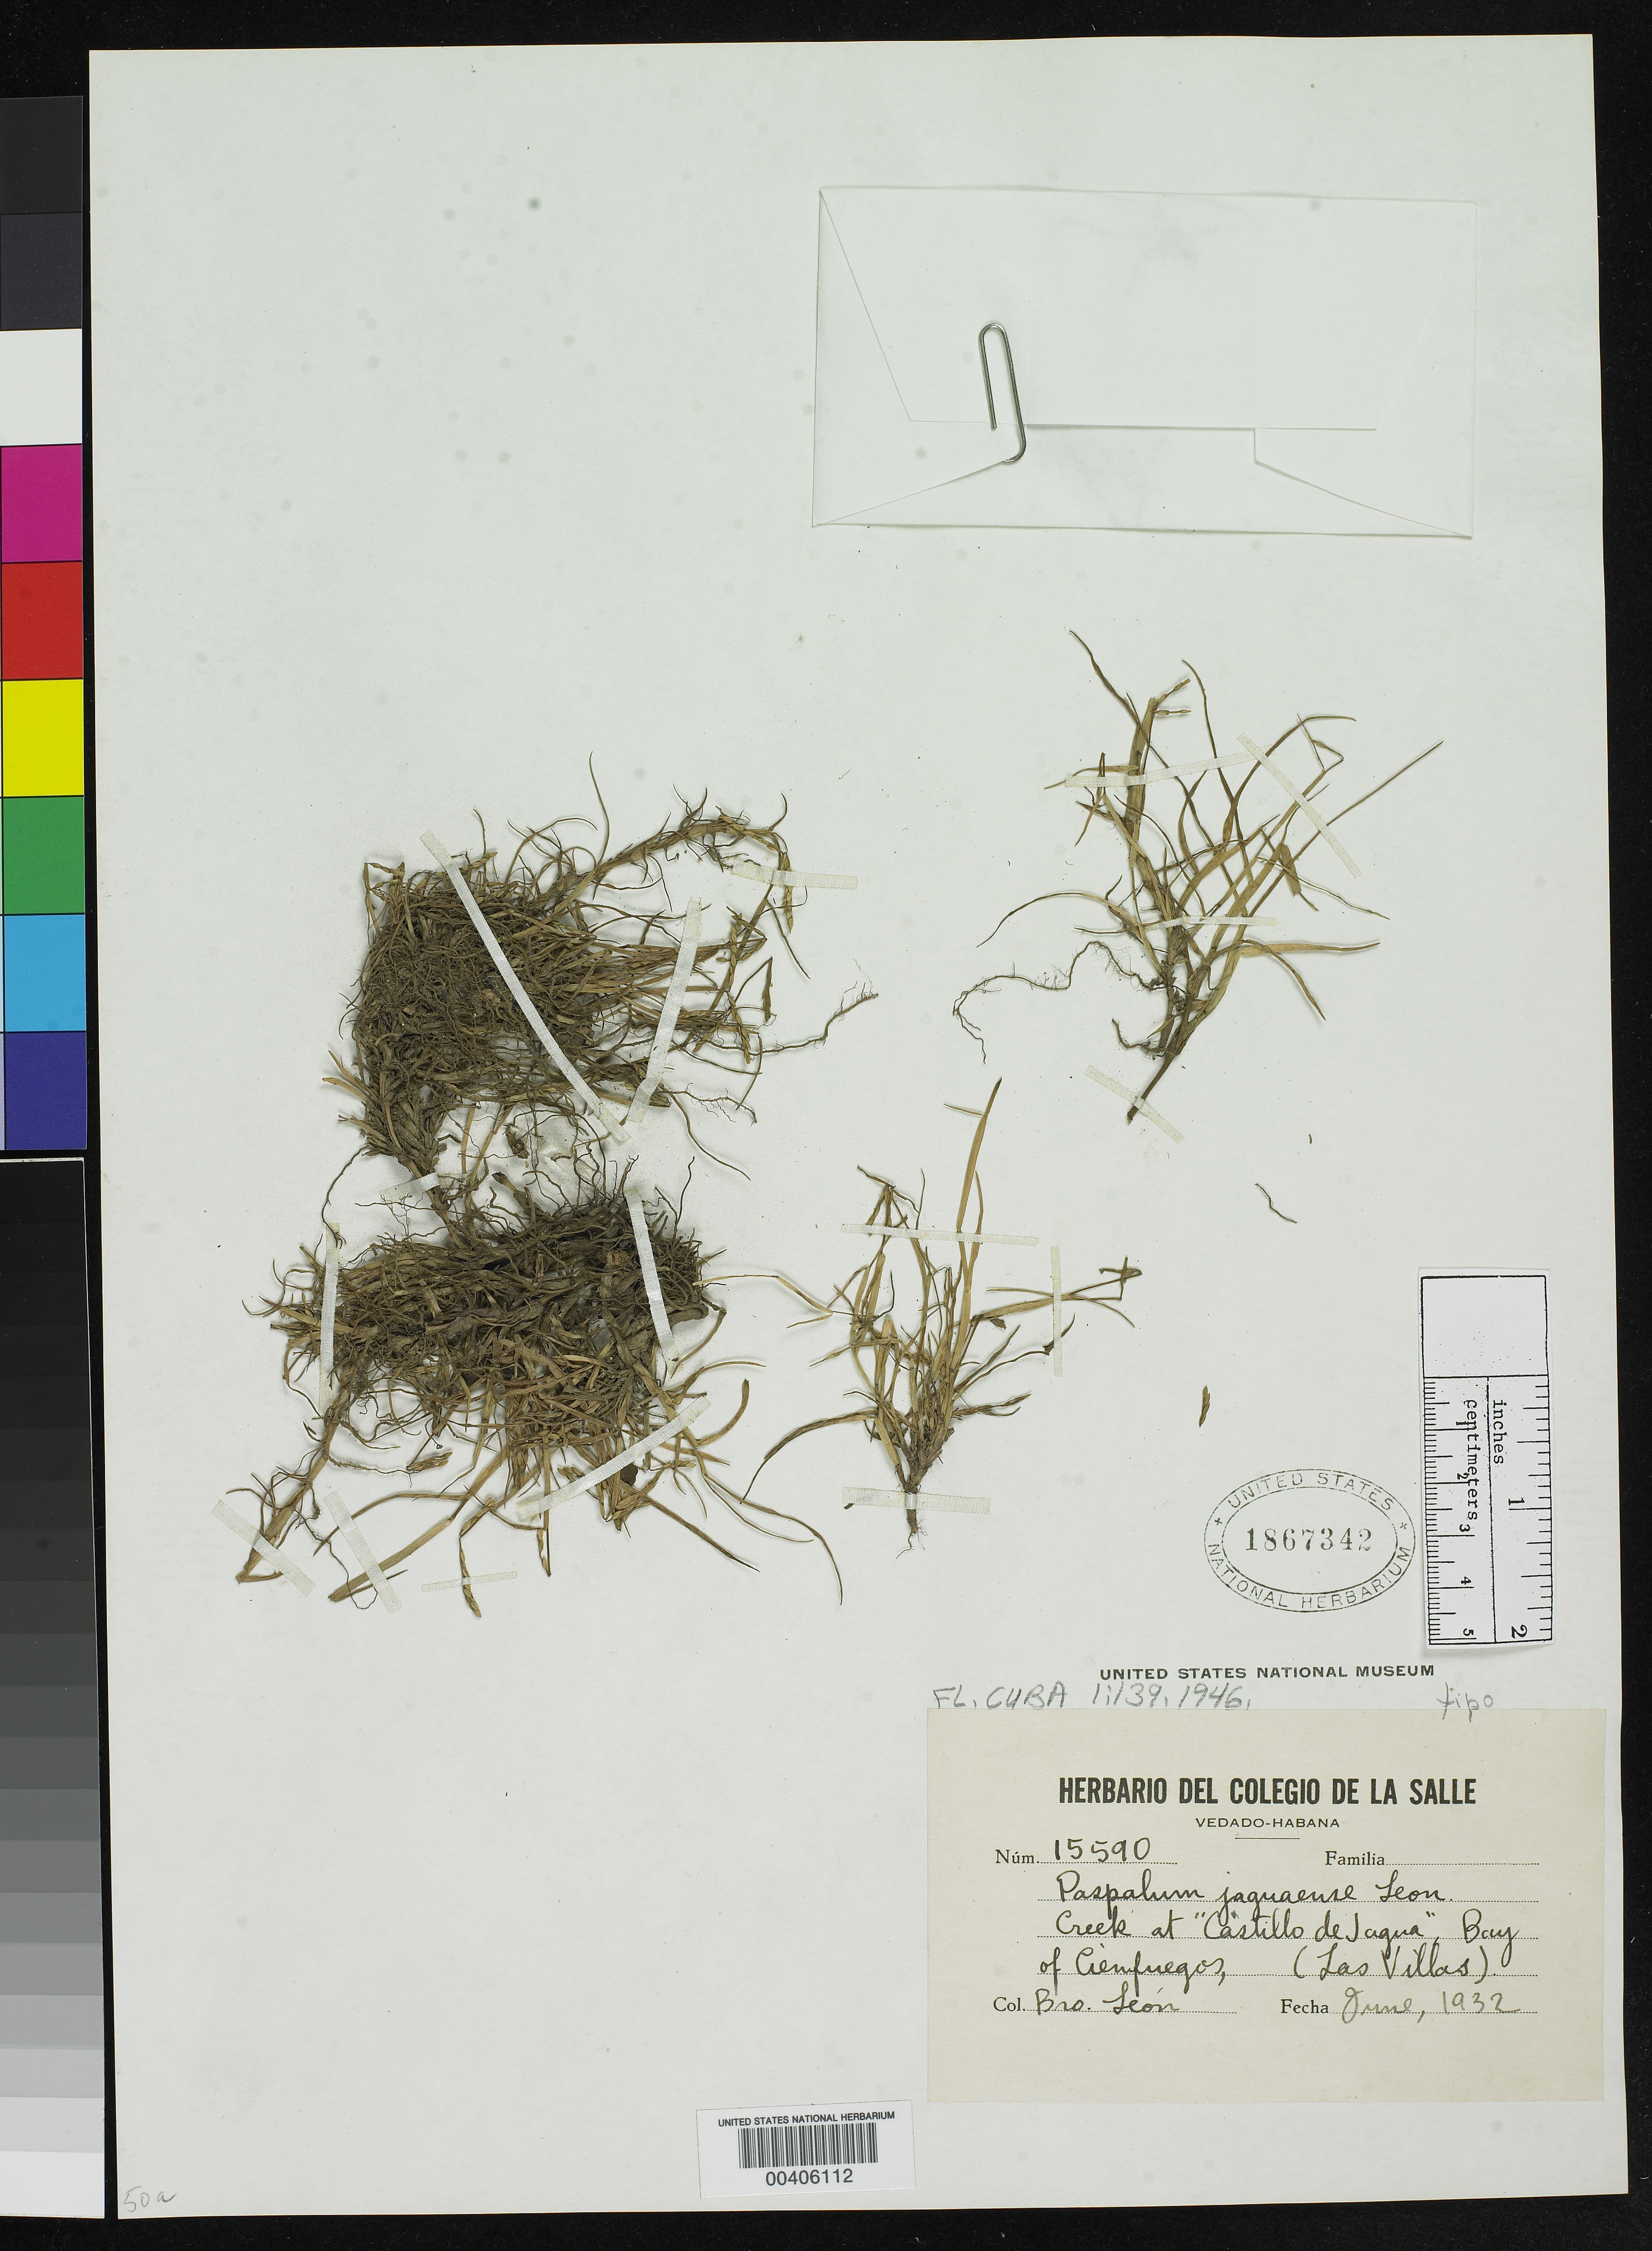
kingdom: Plantae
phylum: Tracheophyta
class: Liliopsida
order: Poales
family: Poaceae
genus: Paspalum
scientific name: Paspalum jaguaense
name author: León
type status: Isotype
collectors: Bro. León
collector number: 15590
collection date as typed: Jun 1932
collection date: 1932-06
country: Cuba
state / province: Las Villas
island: Greater Antilles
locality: Creek at Castillo de Jagua, Bay of Cienfuegos.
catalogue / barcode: US 1867342